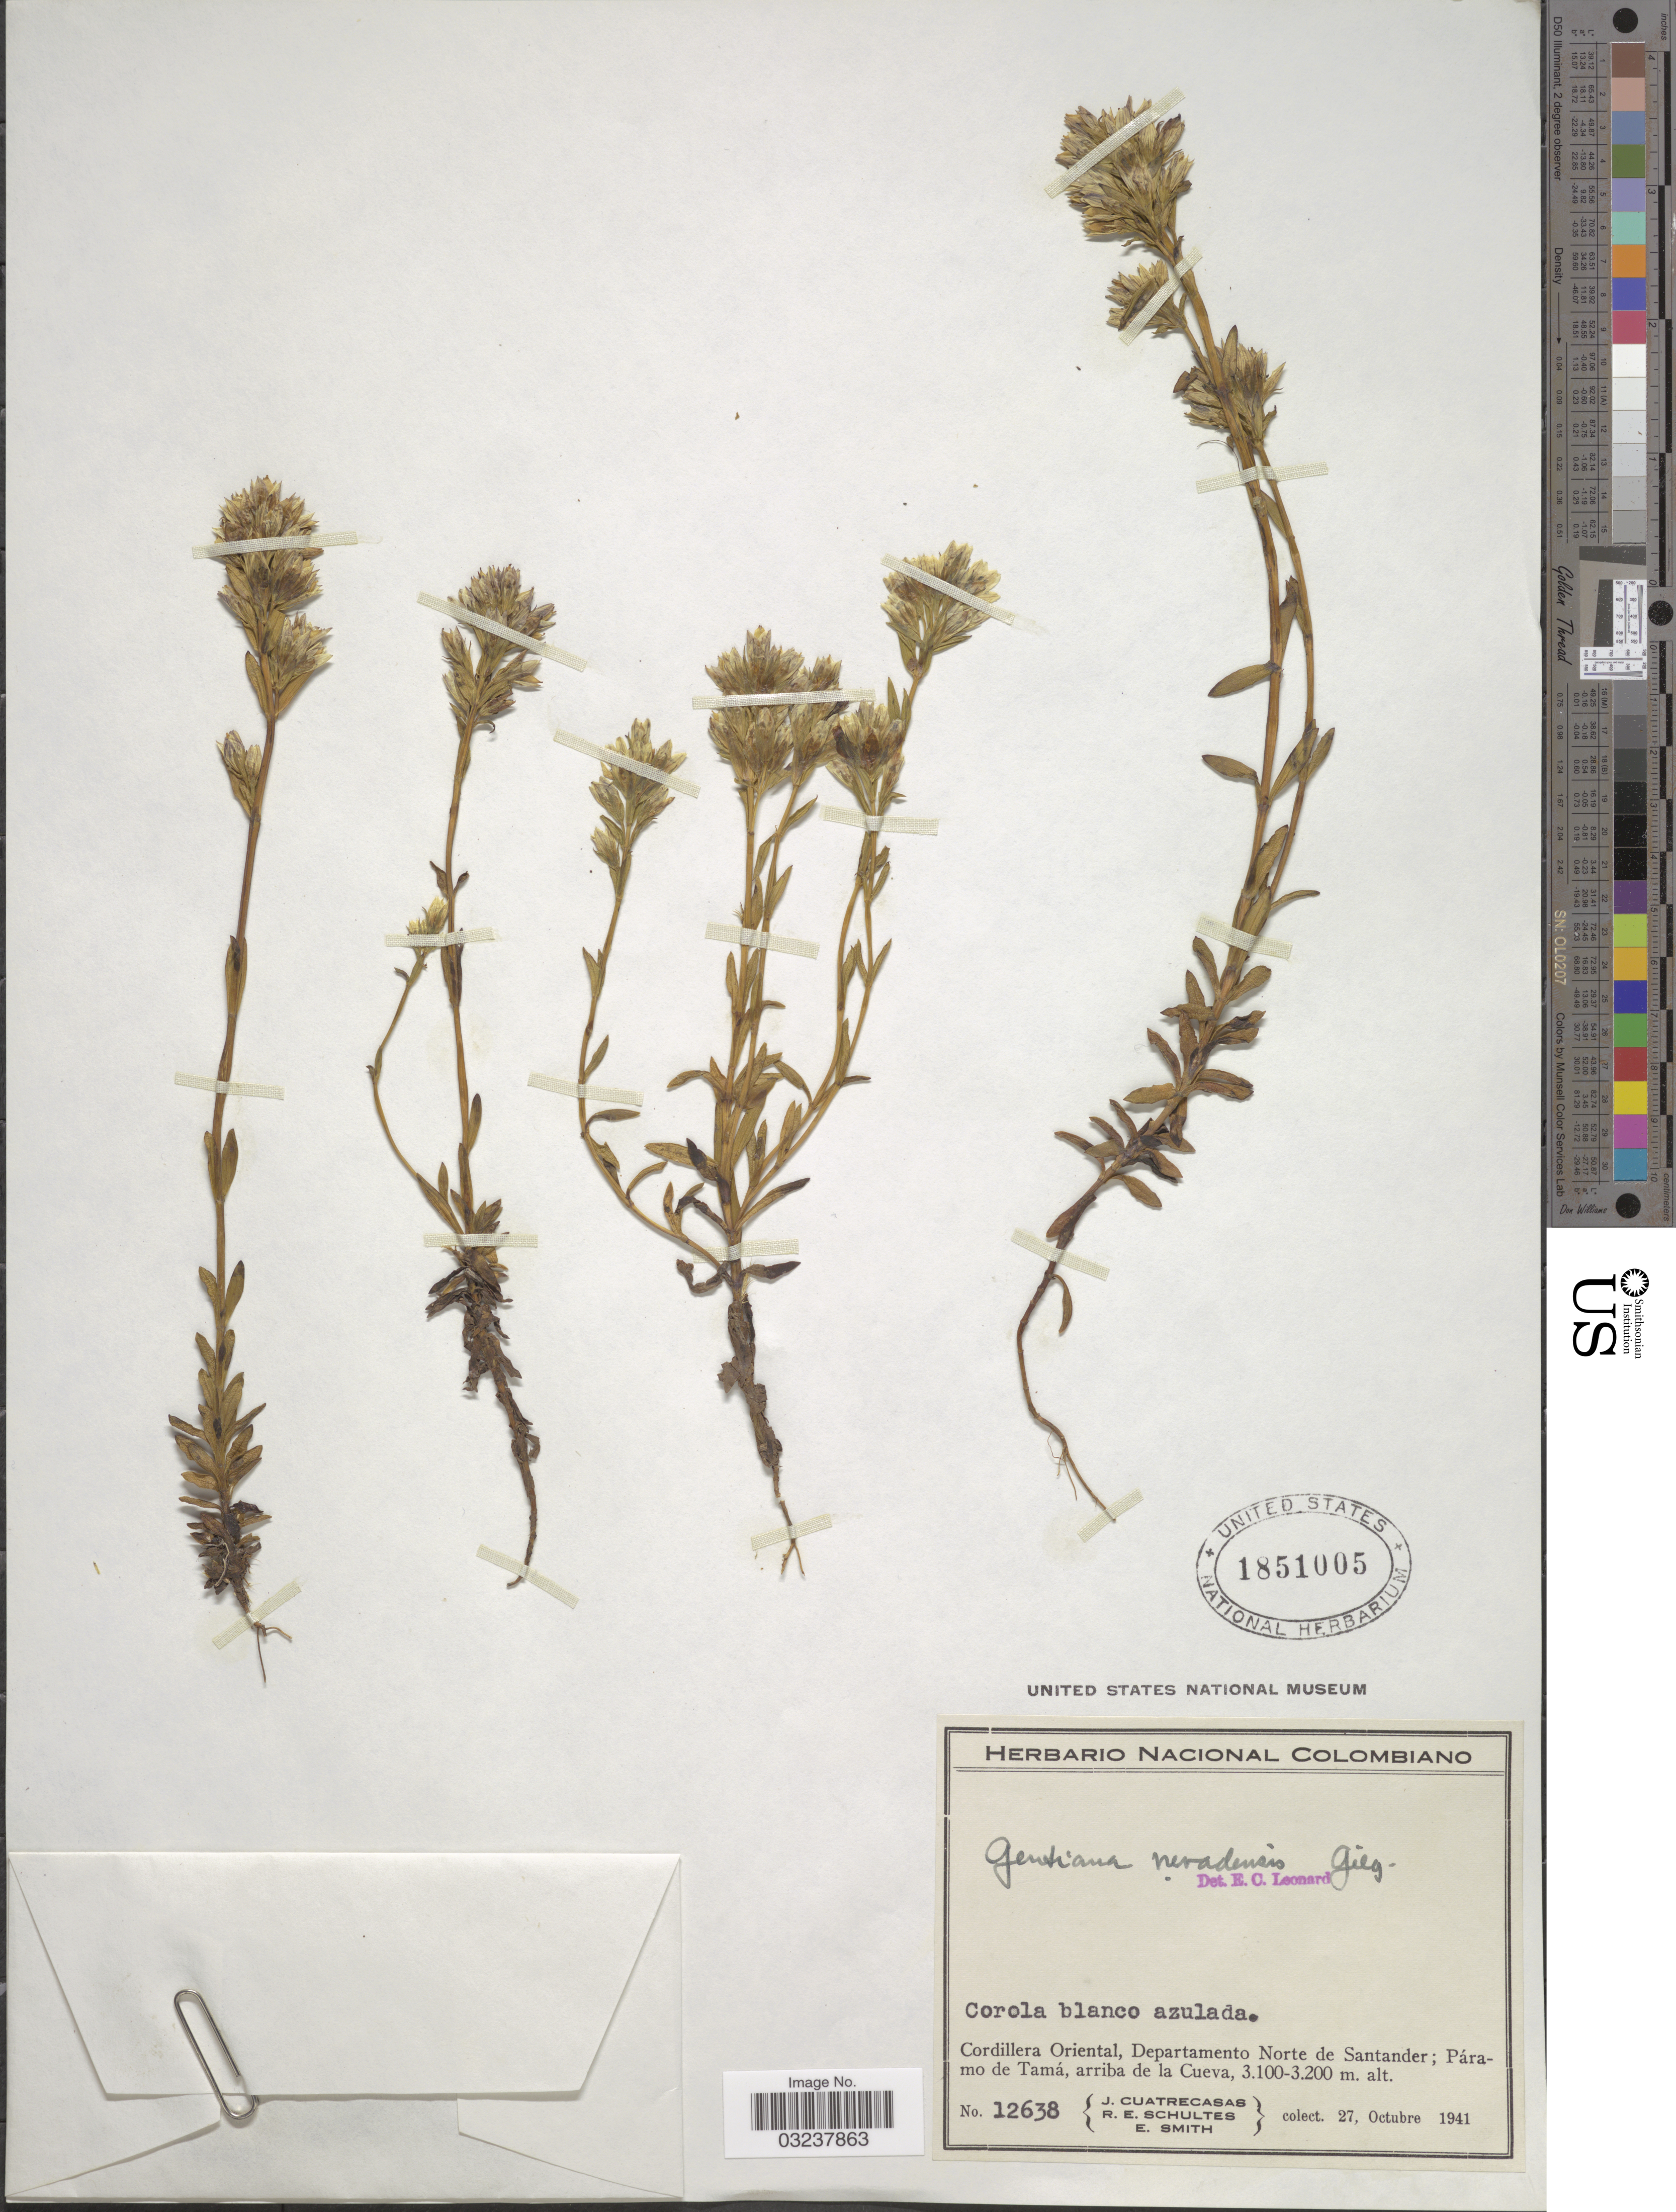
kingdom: Plantae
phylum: Tracheophyta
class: Magnoliopsida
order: Gentianales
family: Gentianaceae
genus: Gentianella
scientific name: Gentianella nevadensis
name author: (Gilg) Waever & Wüdenberg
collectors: J. Cuatrecasas, R. E. Schultes & E. Smith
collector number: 12638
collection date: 1941-10-27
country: Colombia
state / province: Norte de Santander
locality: Cordillera Oriental, Departamento Norte de Santander; Páramo de Tamá, arriba de la Cueva.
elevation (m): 3100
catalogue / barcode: US 1851005